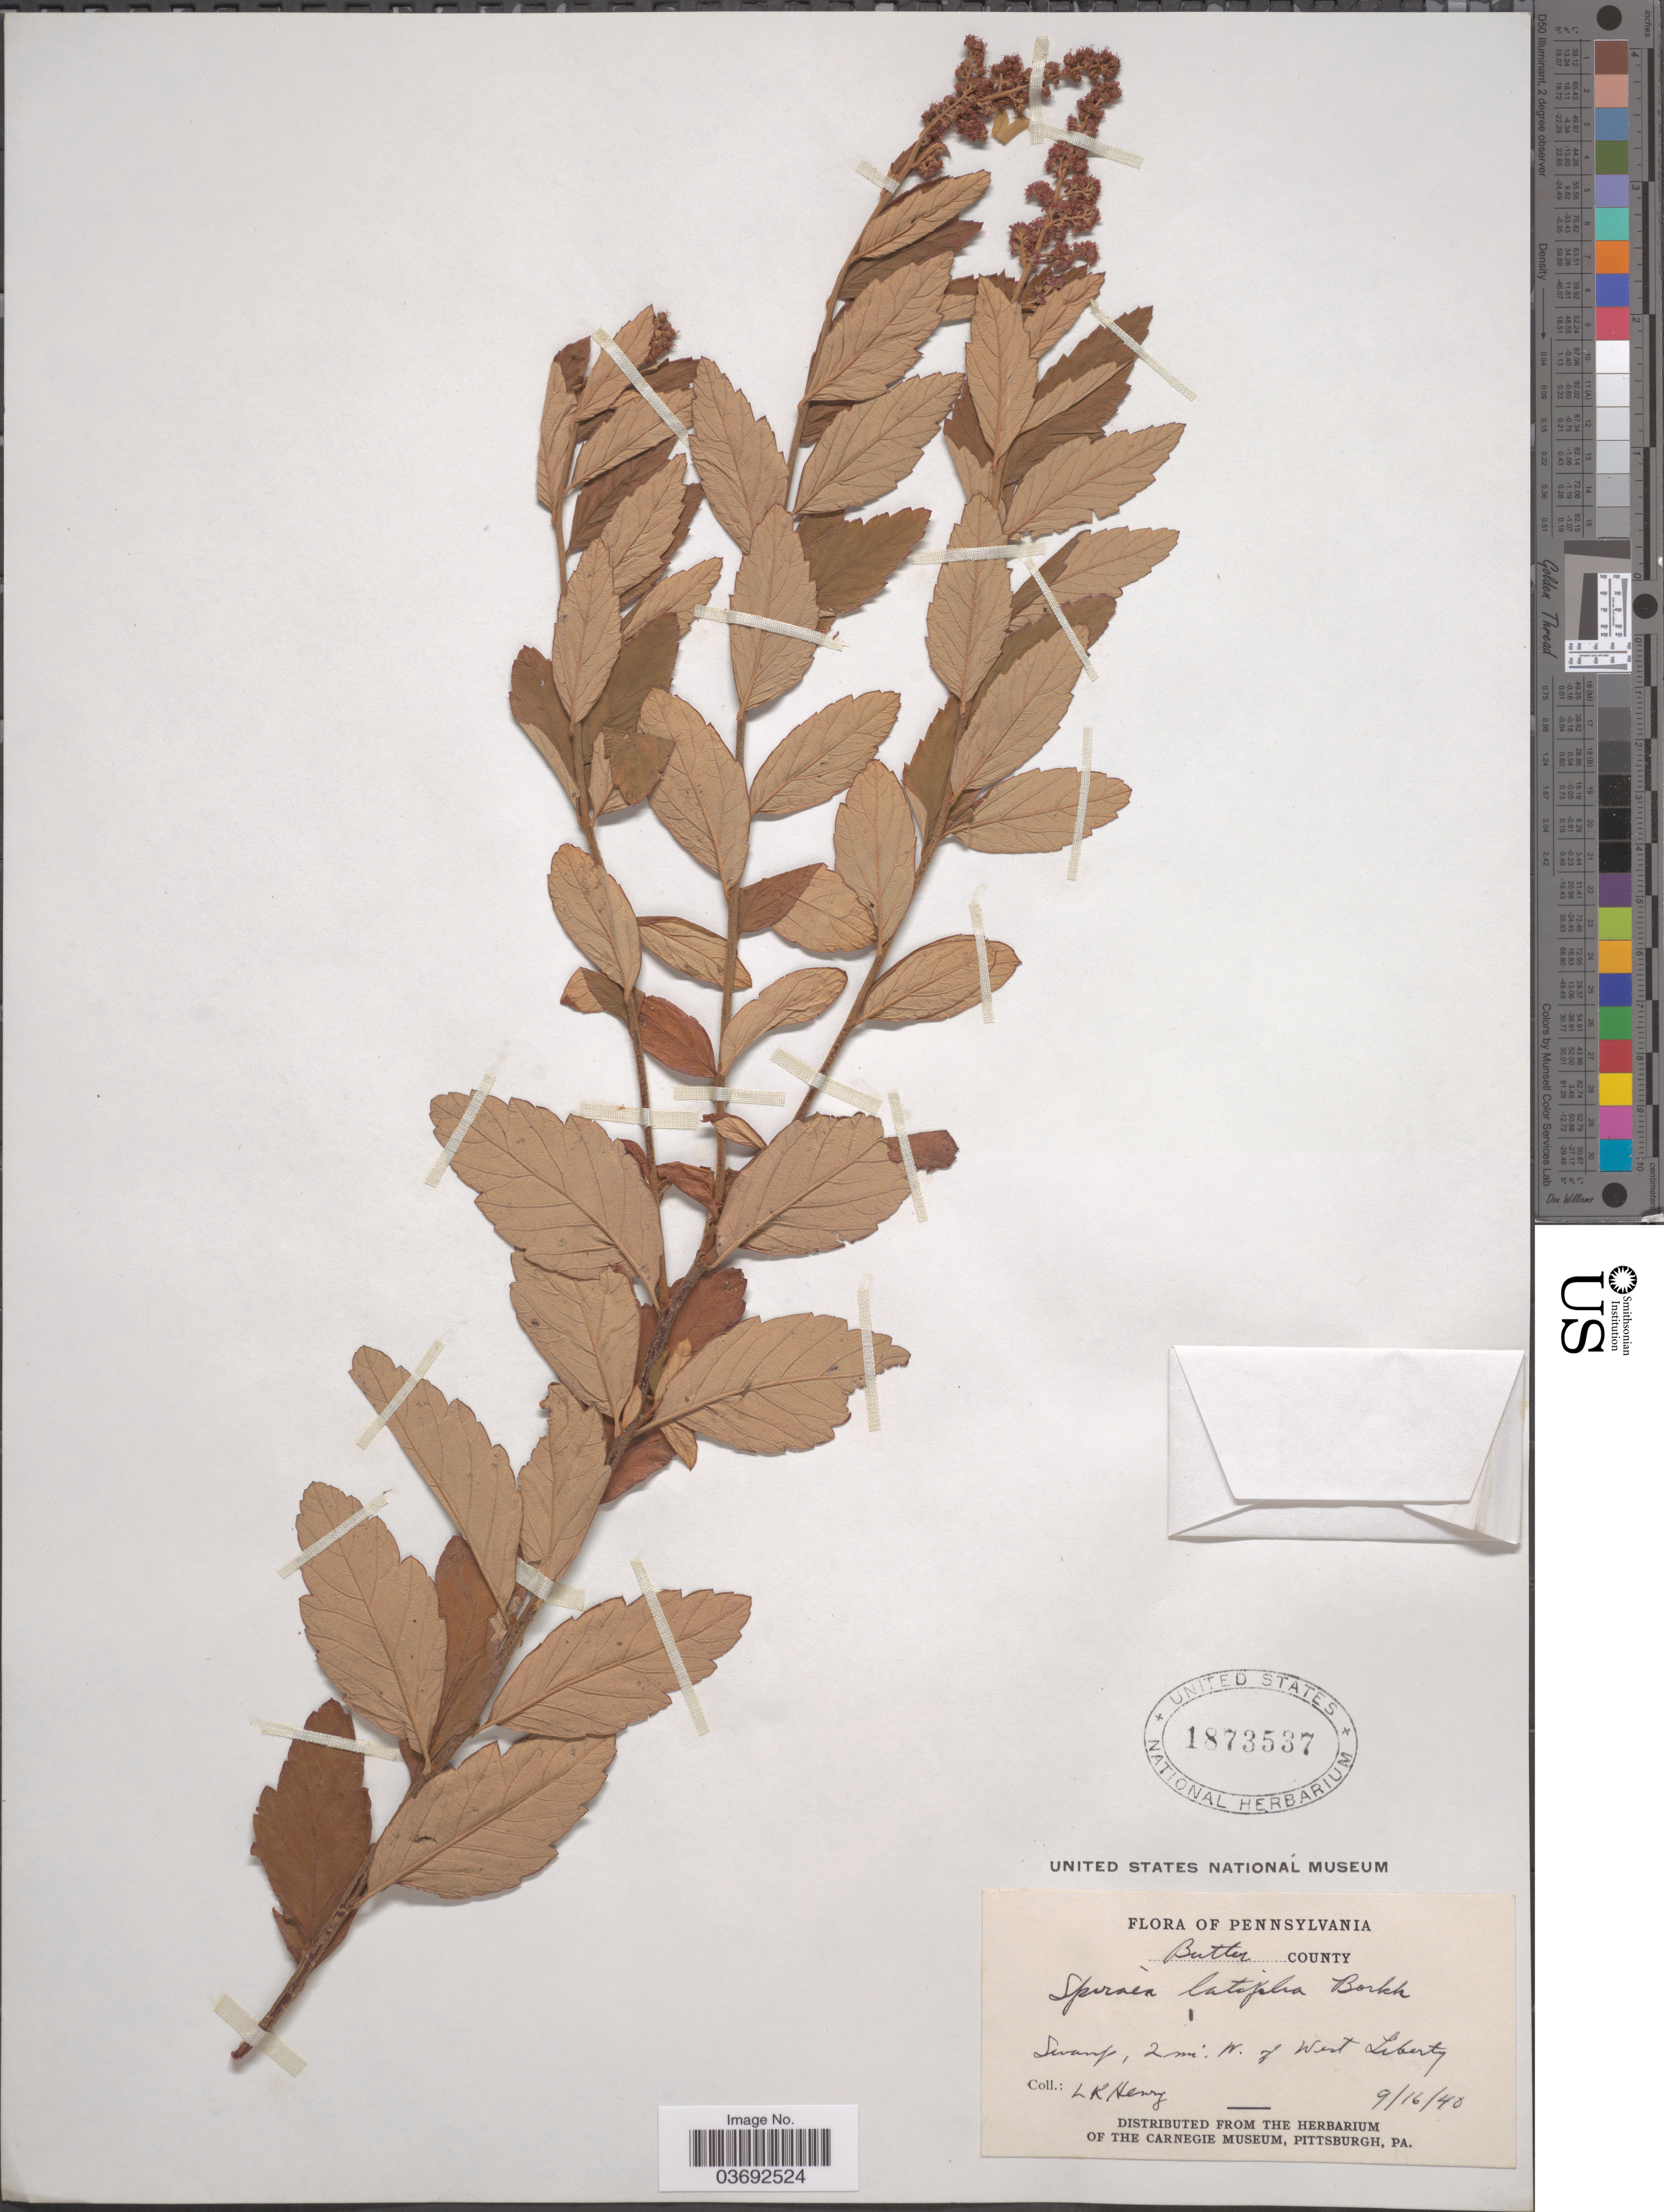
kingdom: Plantae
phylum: Tracheophyta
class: Magnoliopsida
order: Rosales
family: Rosaceae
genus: Spiraea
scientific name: Spiraea latifolia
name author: Borkh.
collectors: L. K. Henry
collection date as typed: Transcribed d/m/y: 16/9/48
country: United States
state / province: Pennsylvania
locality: Butler County. 2 mi. W. of West Liberty.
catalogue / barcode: US 1873537